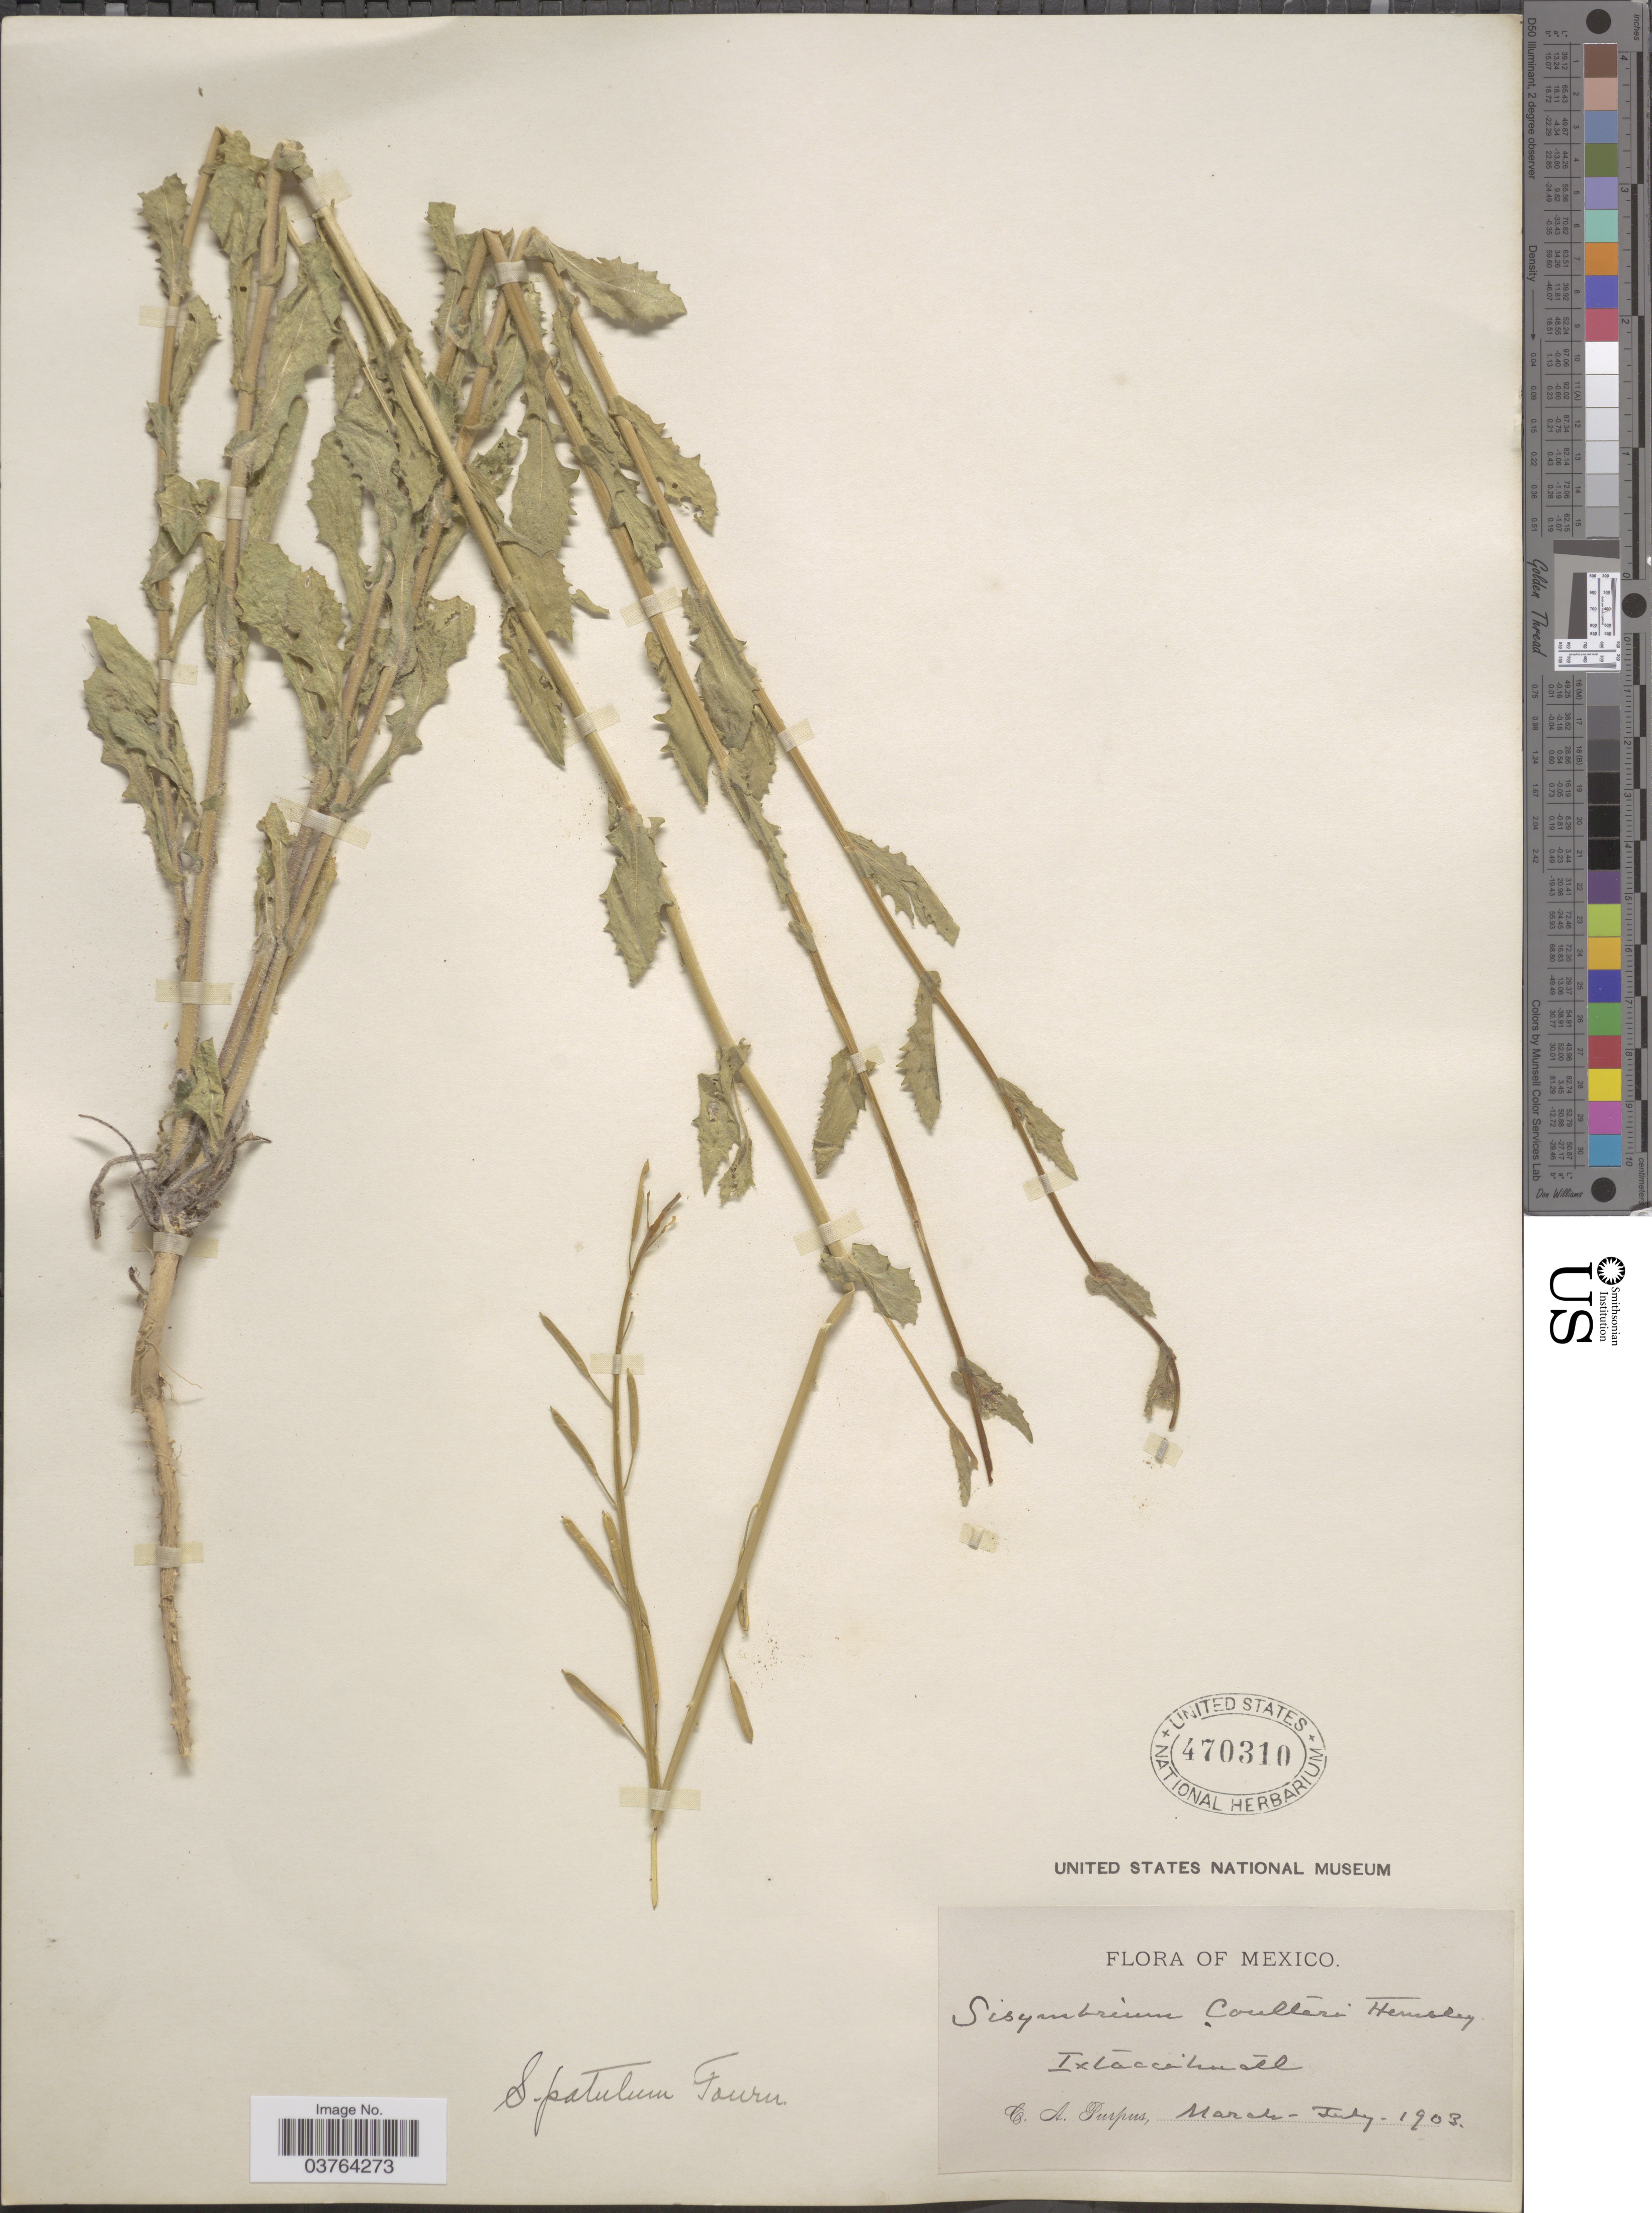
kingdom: Plantae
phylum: Tracheophyta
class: Magnoliopsida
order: Brassicales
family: Brassicaceae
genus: Halimolobos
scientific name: Halimolobos polyspermus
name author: O.E. Schulz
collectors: C. A. Purpus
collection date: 1903-03/1903-07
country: Mexico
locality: Ixtaccihuatl.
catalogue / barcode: US 470310